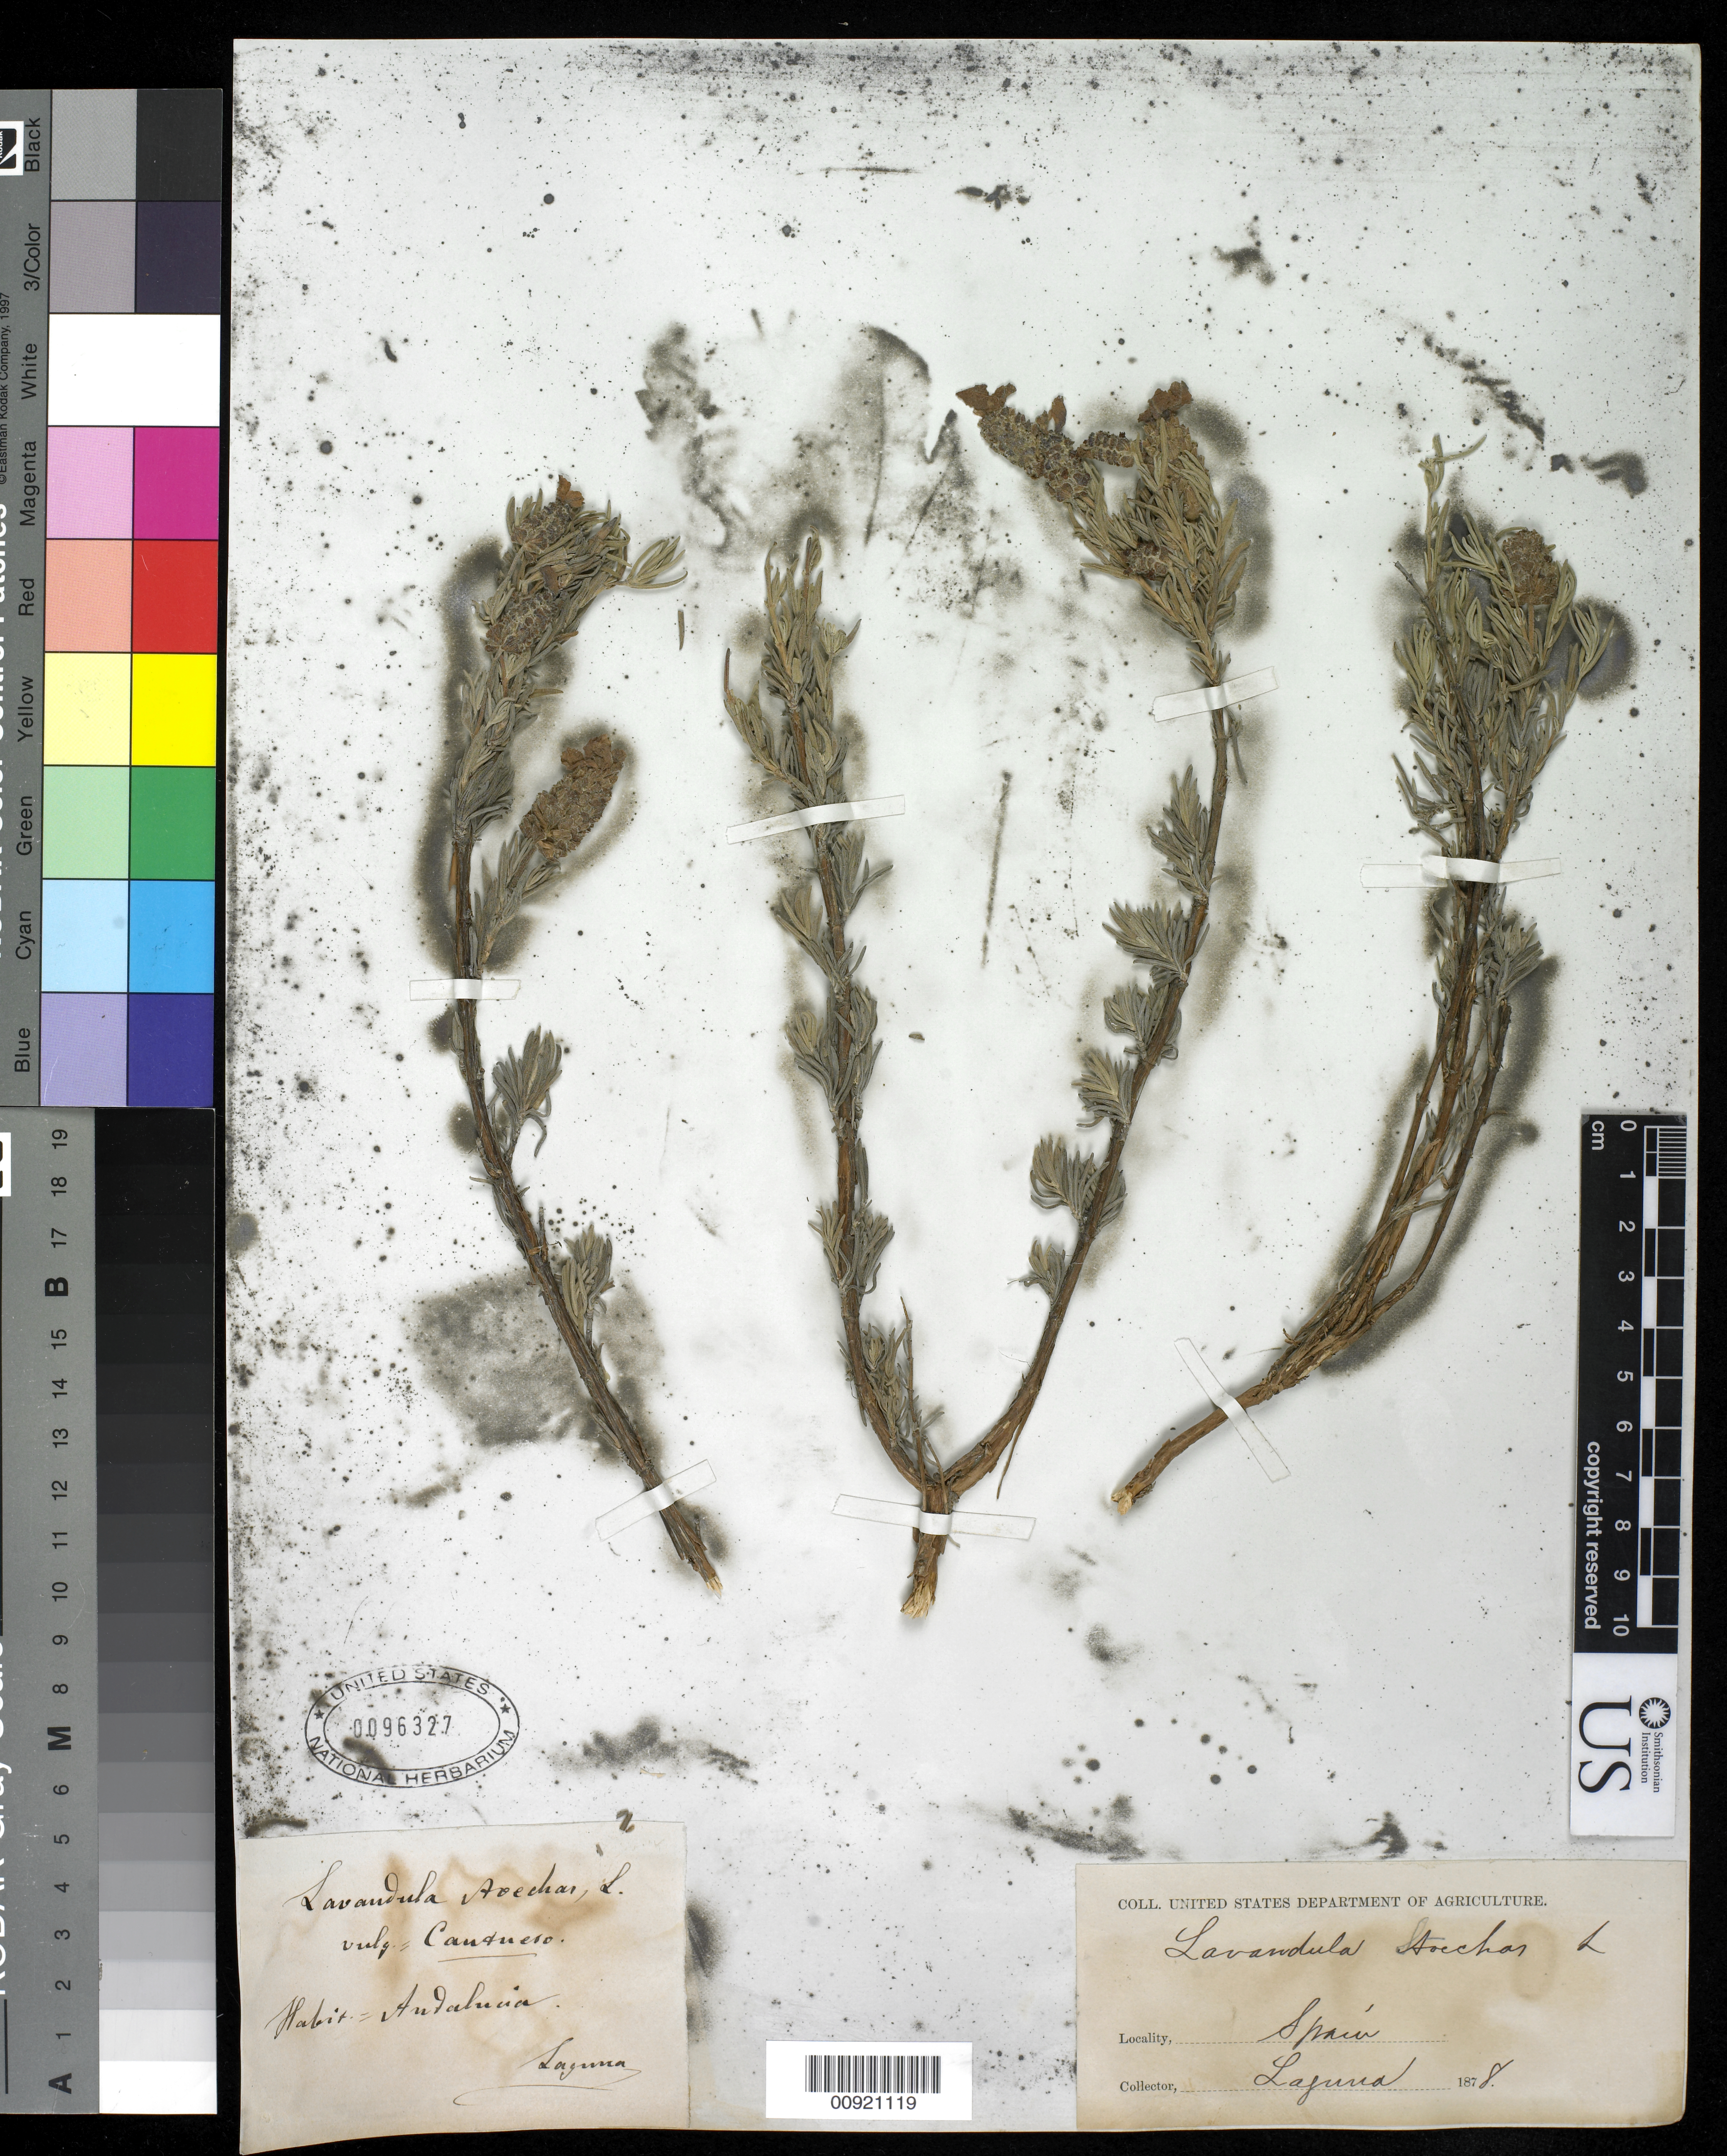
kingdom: Plantae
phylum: Tracheophyta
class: Magnoliopsida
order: Lamiales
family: Lamiaceae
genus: Lavandula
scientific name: Lavandula stoechas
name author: L.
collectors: -. Laguna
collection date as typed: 1878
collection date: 1878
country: Spain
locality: Andalucia.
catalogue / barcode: US 96327